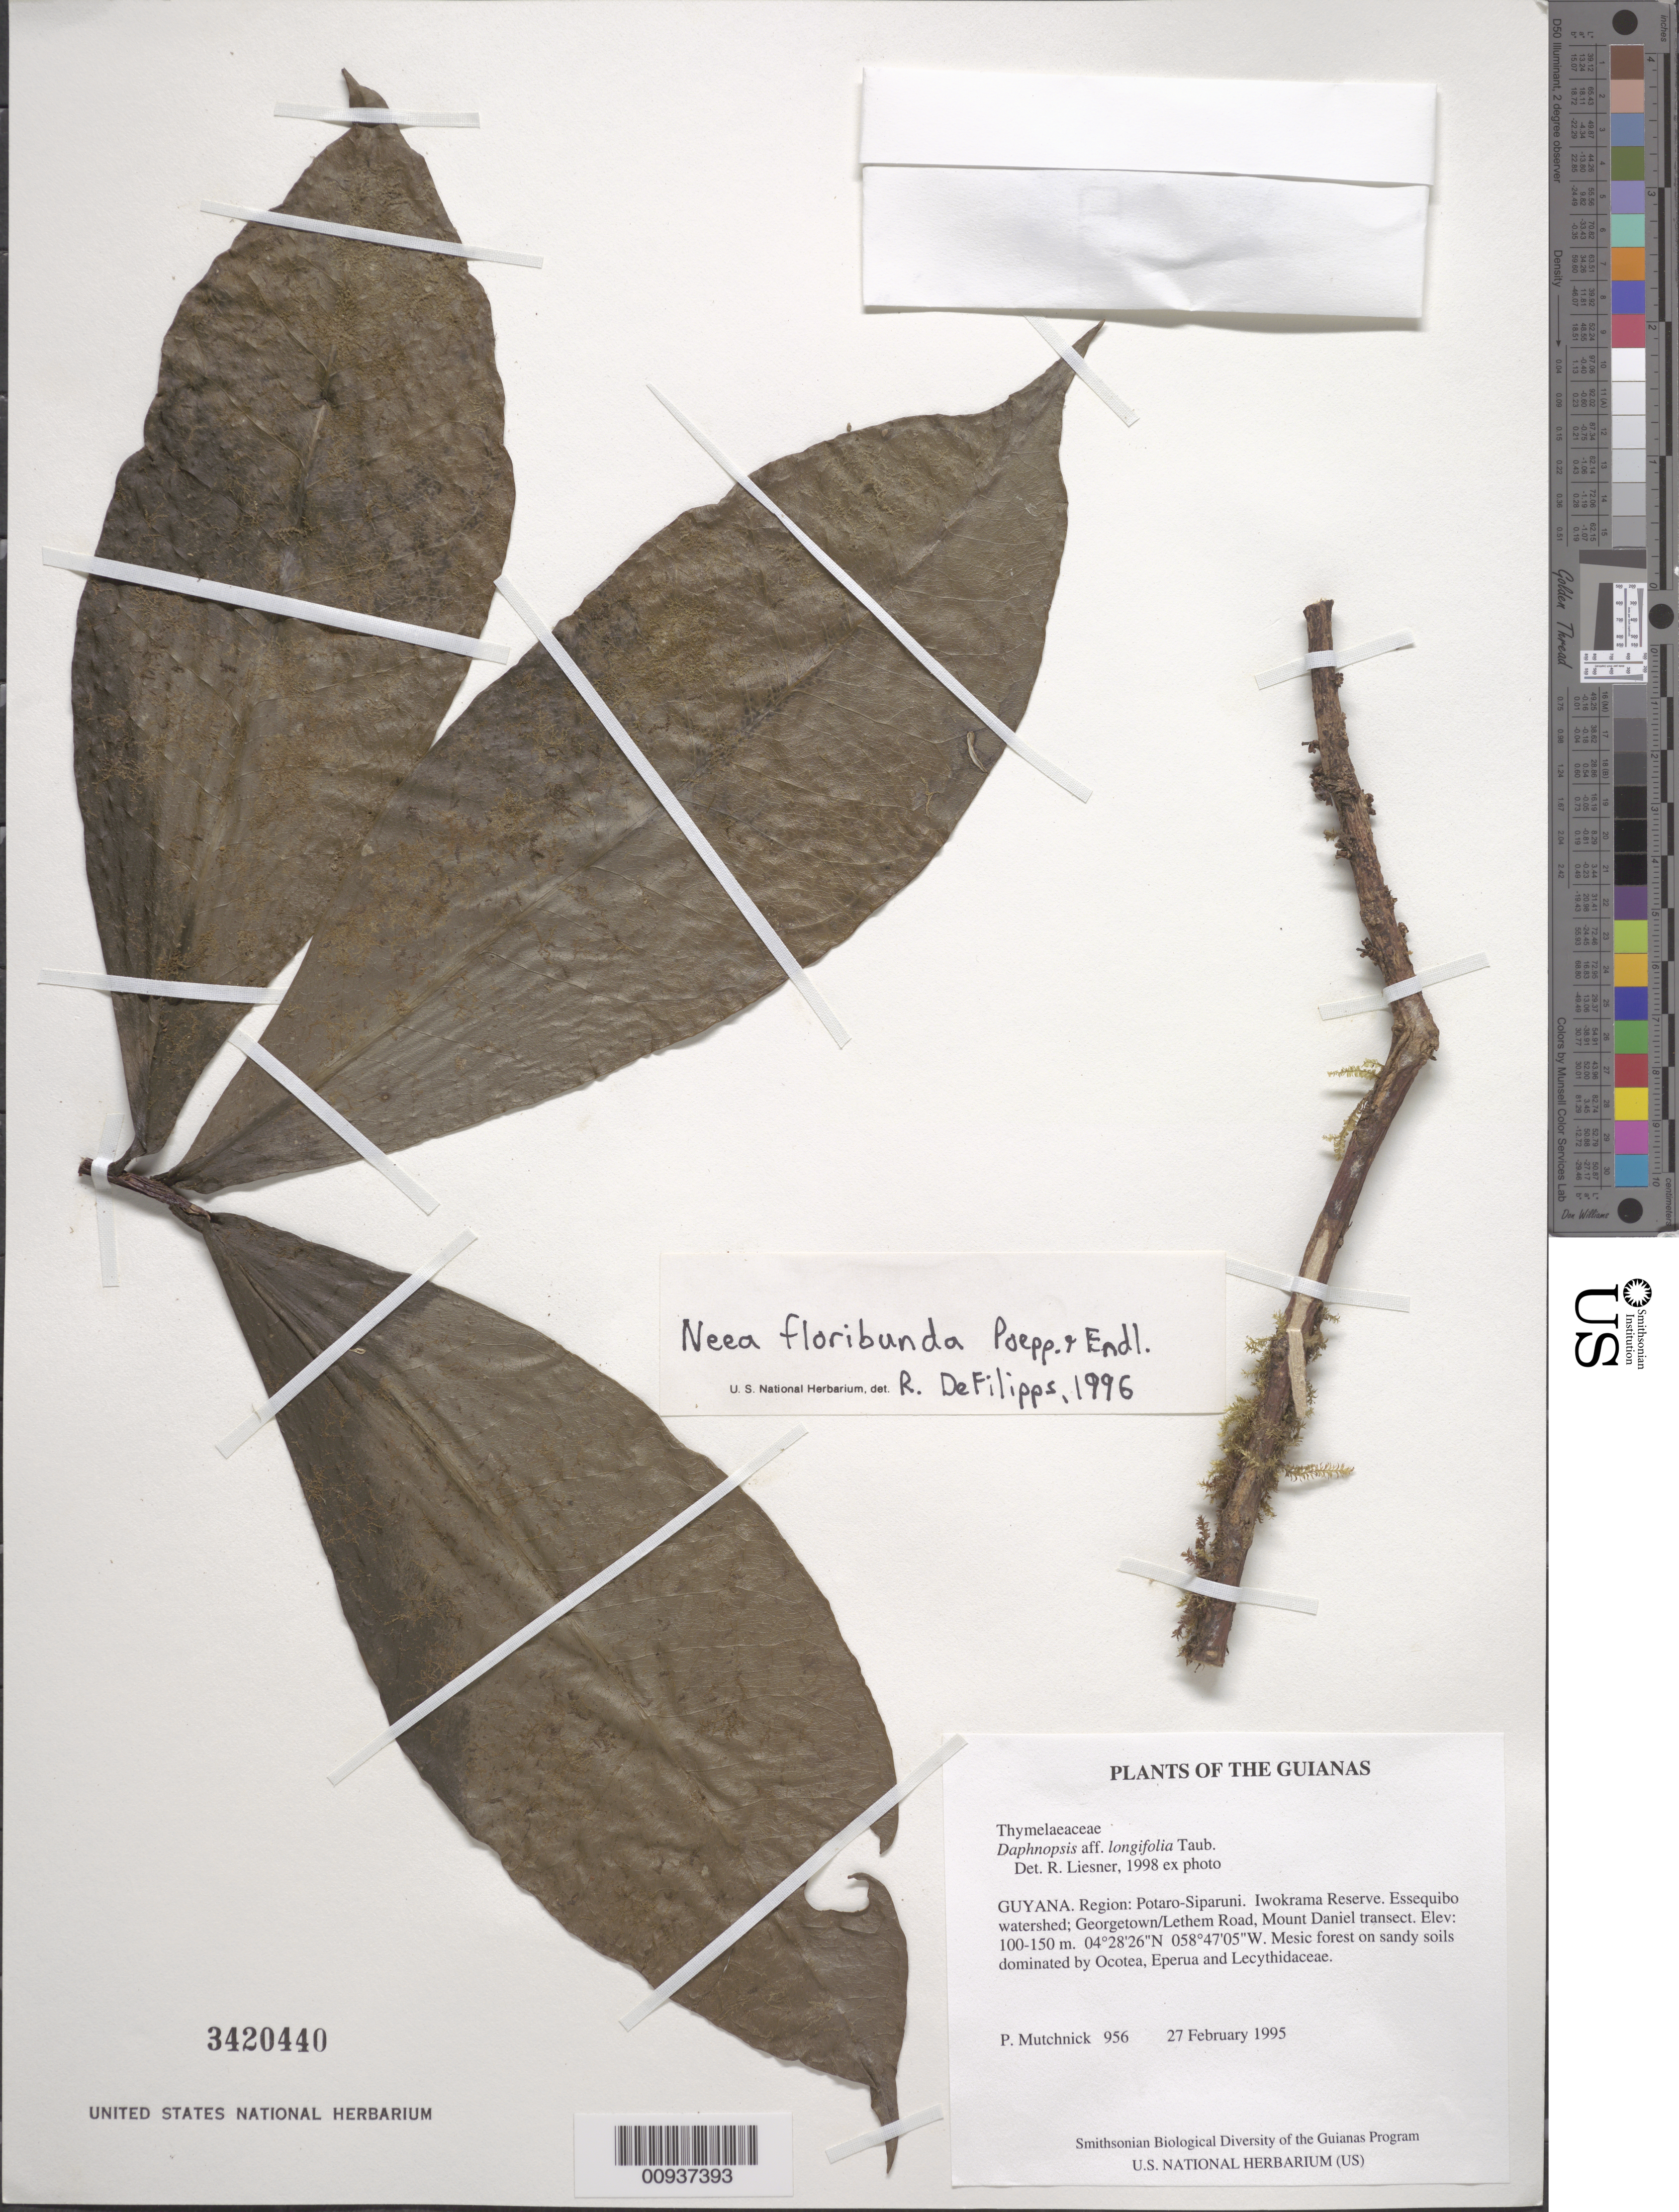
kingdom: Plantae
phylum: Tracheophyta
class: Magnoliopsida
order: Caryophyllales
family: Nyctaginaceae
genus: Neea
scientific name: Neea floribunda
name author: Poepp. & Endl.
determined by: DeFilipps, R. A.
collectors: P. Mutchnick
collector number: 956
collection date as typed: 27 February 1995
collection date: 1995-02-27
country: Guyana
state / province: Potaro-Siparuni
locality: Iwokrama Reserve. Essequibo watershed; Georgetown/Lethem Road, Mount Daniel transect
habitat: Mesic forest on sandy soils dominated by Ocotea, Eperua and Lecythidaceae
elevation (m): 100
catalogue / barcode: US 3420440